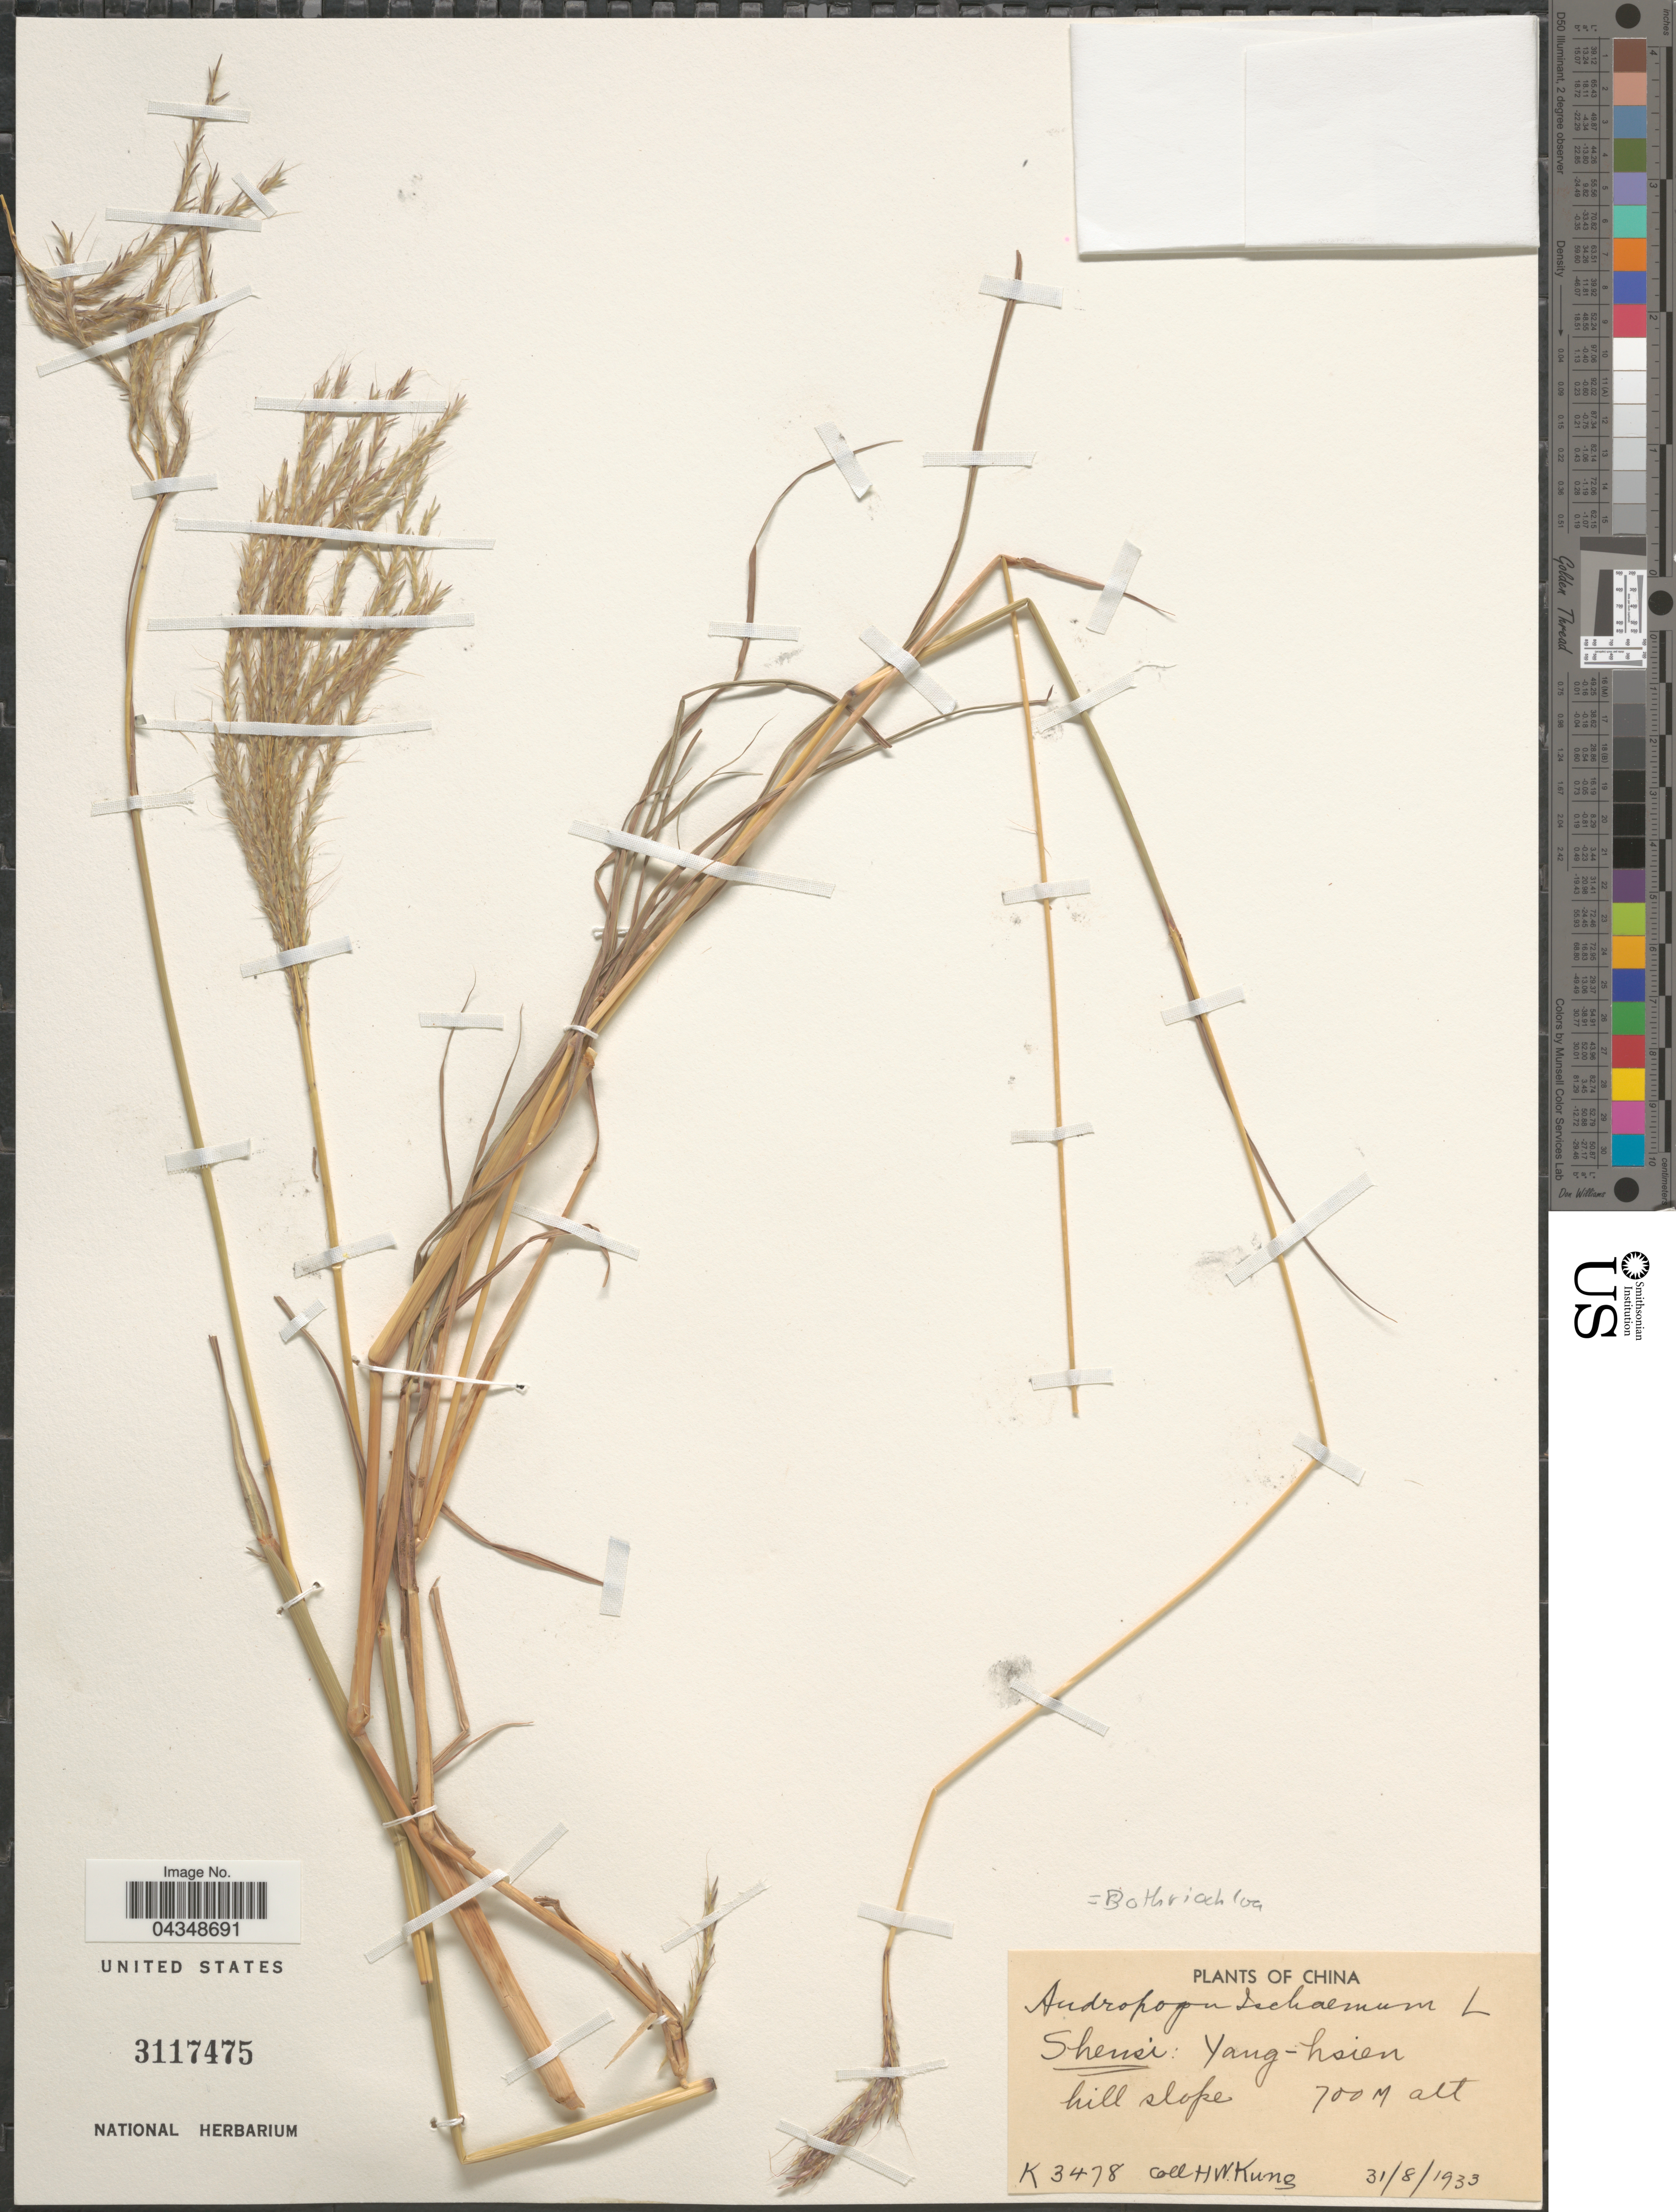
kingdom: Plantae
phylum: Tracheophyta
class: Liliopsida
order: Poales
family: Poaceae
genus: Bothriochloa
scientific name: Bothriochloa ischaemum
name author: (L.) Keng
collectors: H. Kung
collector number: K3478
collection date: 1933-08-31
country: China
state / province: Shaanxi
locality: Shensi Yang-hsien.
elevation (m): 700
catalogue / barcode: US 3117475